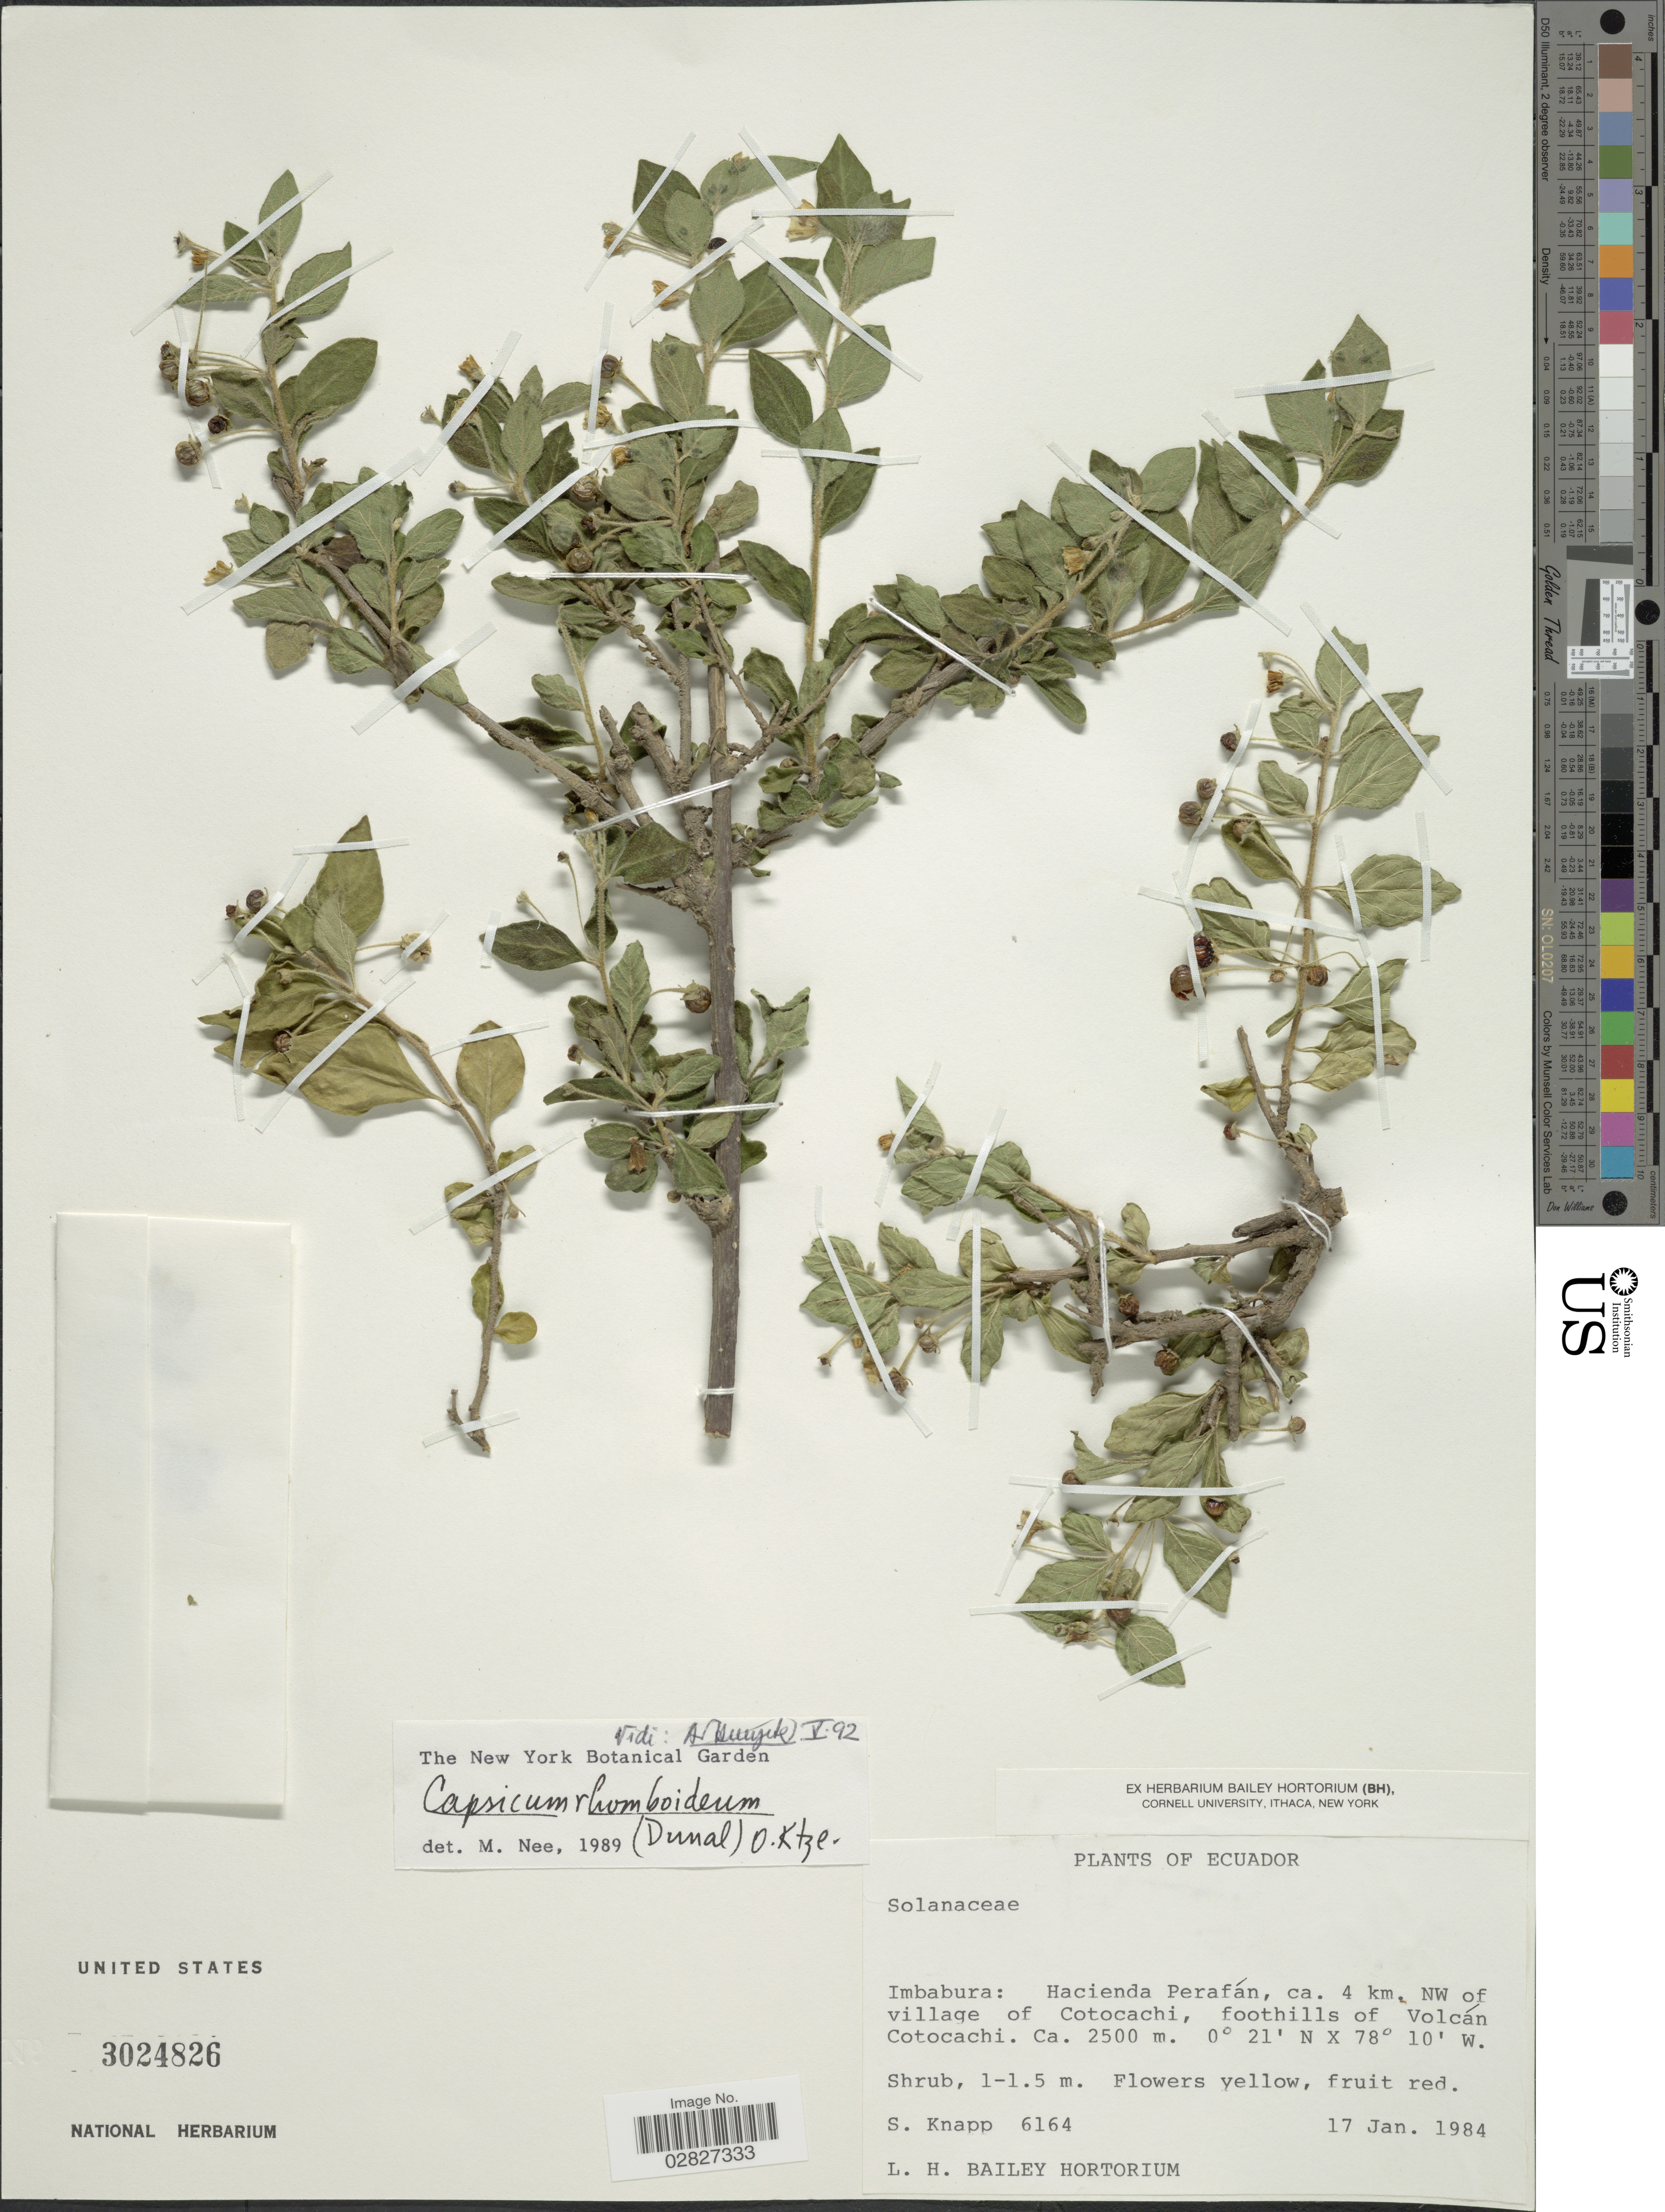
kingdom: Plantae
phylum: Tracheophyta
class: Magnoliopsida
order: Solanales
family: Solanaceae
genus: Capsicum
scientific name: Capsicum rhomboideum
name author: (Humb. & Bonpl. ex Dunal) Kuntze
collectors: S. Knapp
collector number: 6164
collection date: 1984-01-17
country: Ecuador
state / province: Imbabura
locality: Imbabura: Hacienda Perafán, ca. 4 km. NW of village of Cotocachi, foothills of Volcán Cotocachi.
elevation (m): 2500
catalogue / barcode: US 3024826